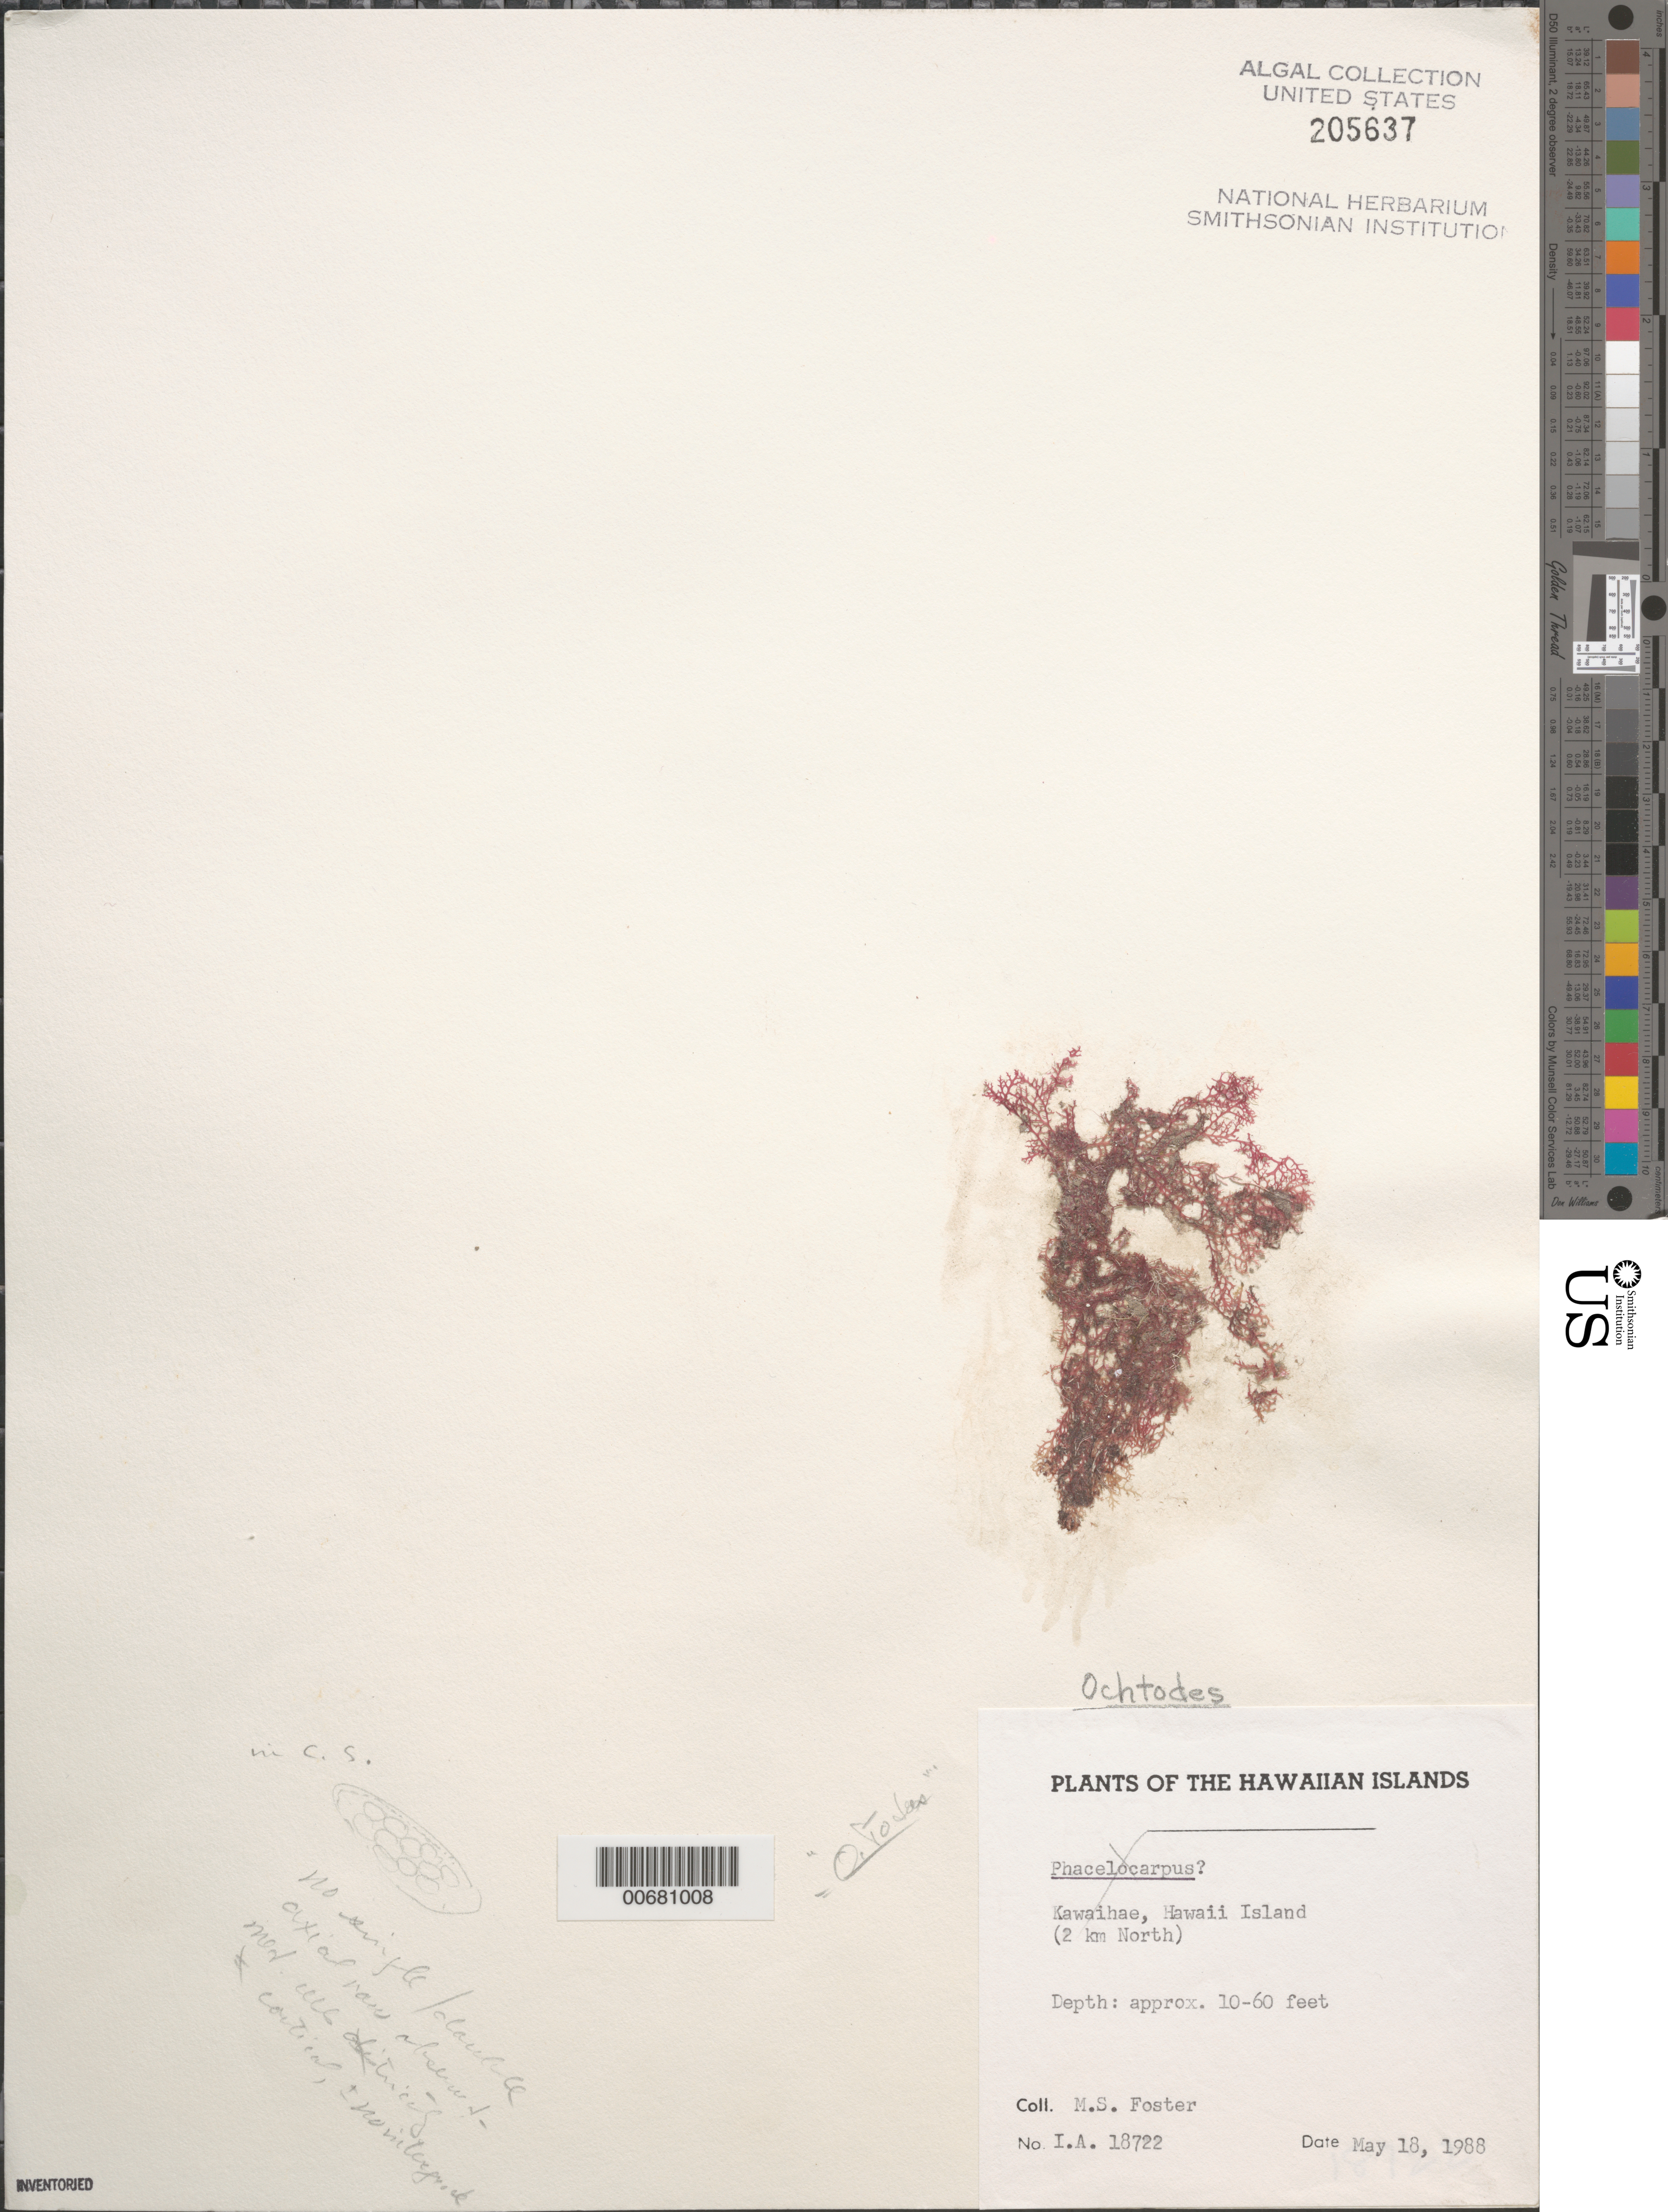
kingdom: Plantae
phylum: Rhodophyta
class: Florideophyceae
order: Gigartinales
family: Rhizophyllidaceae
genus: Ochtodes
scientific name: Ochtodes sp.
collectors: M. Foster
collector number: IAA 18722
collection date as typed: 18 May 1988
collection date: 1988-05-18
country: United States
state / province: Hawaii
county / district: Hawaii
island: Hawaii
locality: Kawaihae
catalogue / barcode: US 205637